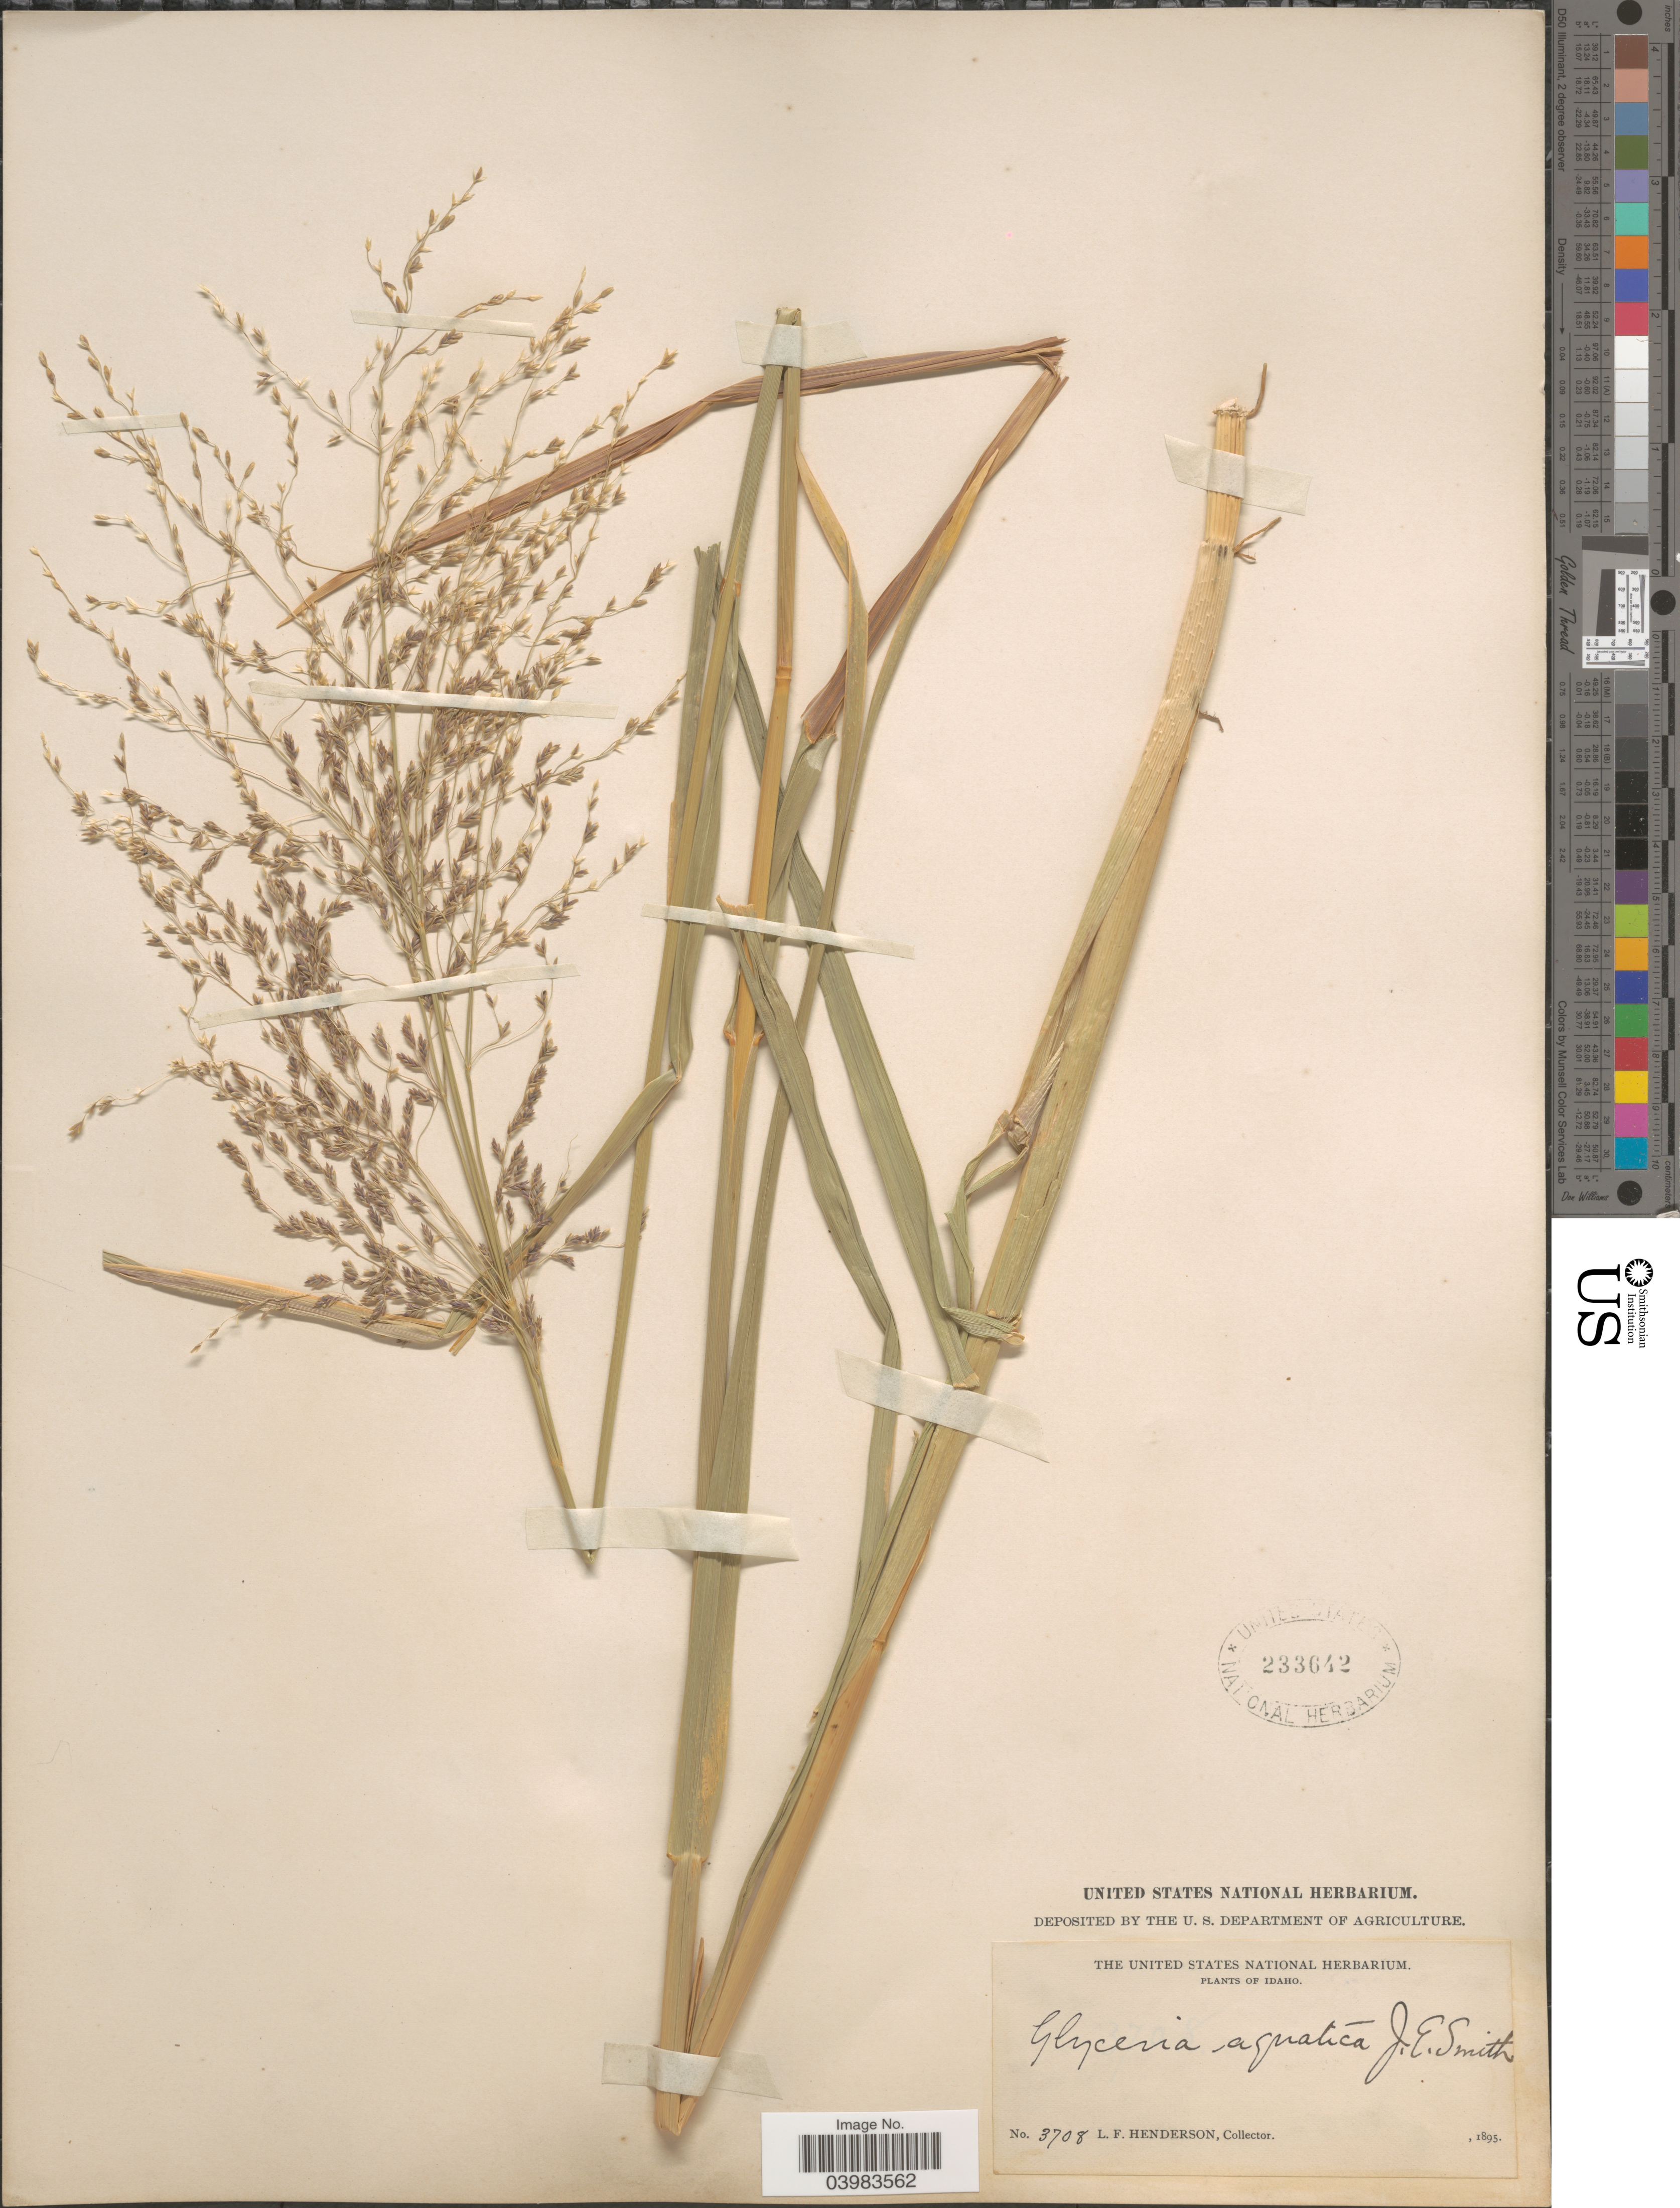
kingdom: Plantae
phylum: Tracheophyta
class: Liliopsida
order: Poales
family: Poaceae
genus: Glyceria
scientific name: Glyceria grandis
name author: S. Watson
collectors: L. Henderson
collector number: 3708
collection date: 1895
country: United States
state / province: Idaho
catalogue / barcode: US 233642